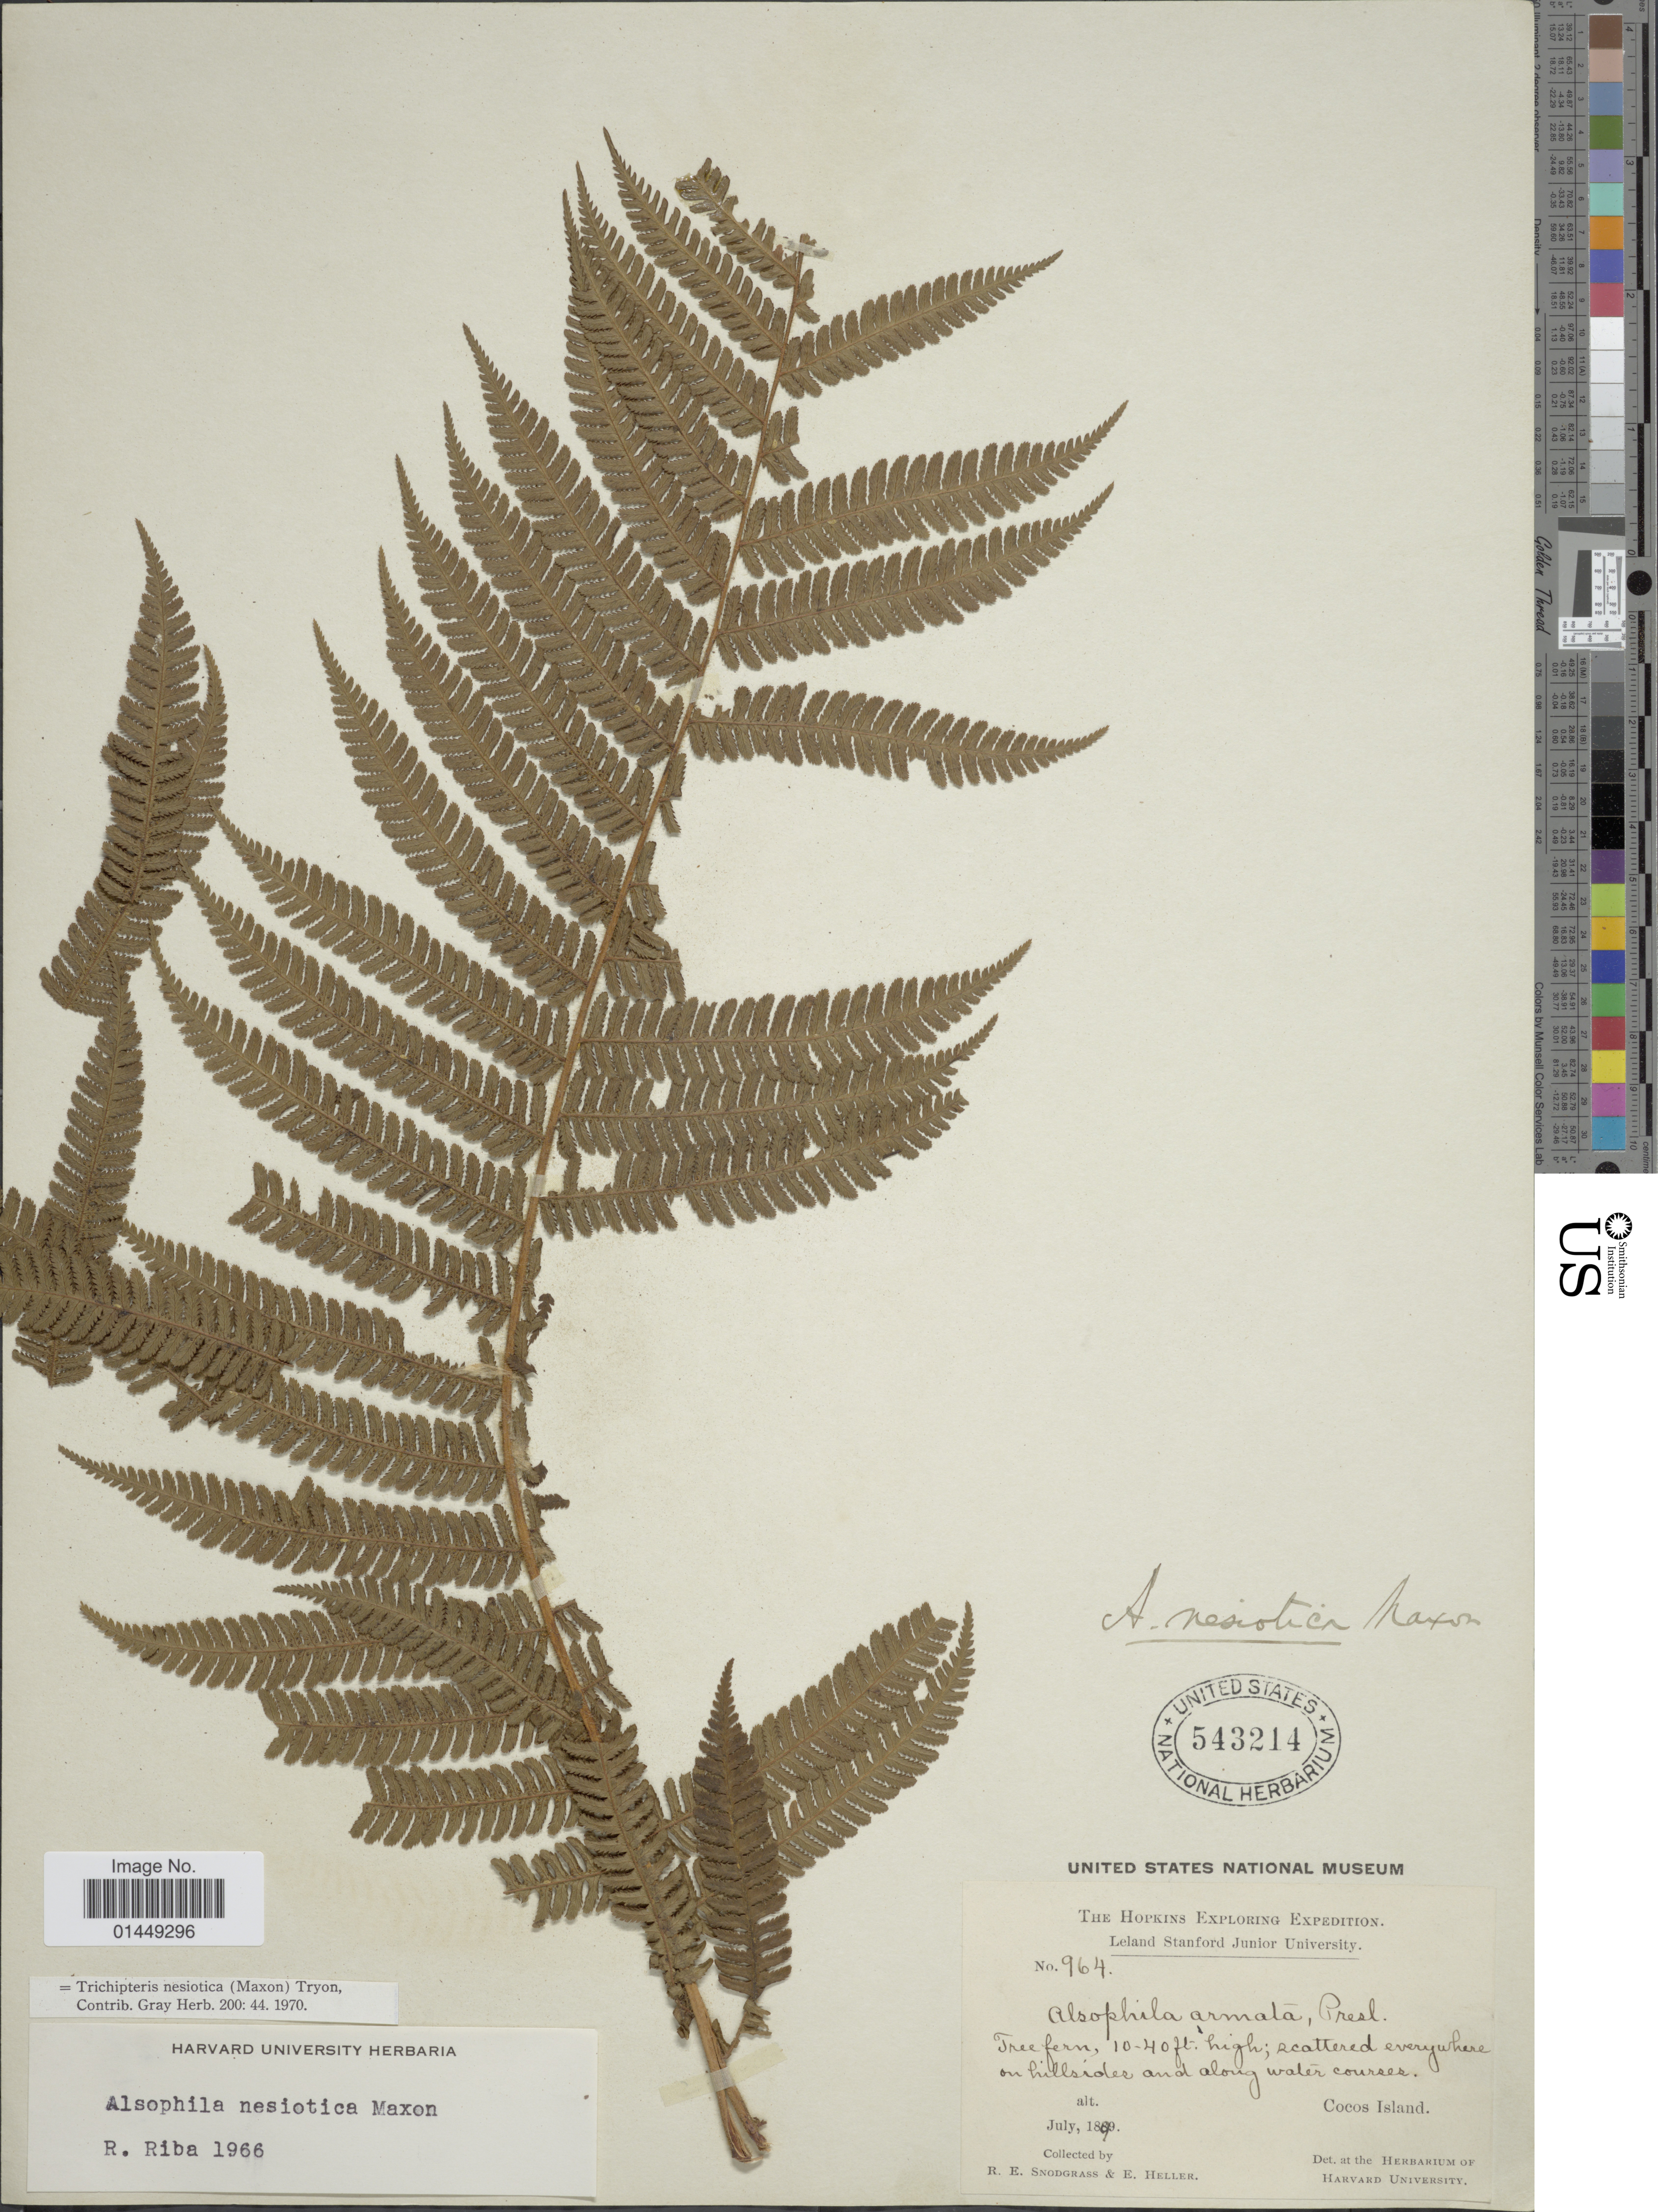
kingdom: Plantae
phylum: Tracheophyta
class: Polypodiopsida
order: Cyatheales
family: Cyatheaceae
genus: Cyathea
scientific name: Cyathea nesiotica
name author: (Maxon) Domin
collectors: R. E. Snodgrass & E. Heller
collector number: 964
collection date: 1899-07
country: Central Am. Pac. Islands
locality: Cocos Island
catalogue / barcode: US 543214